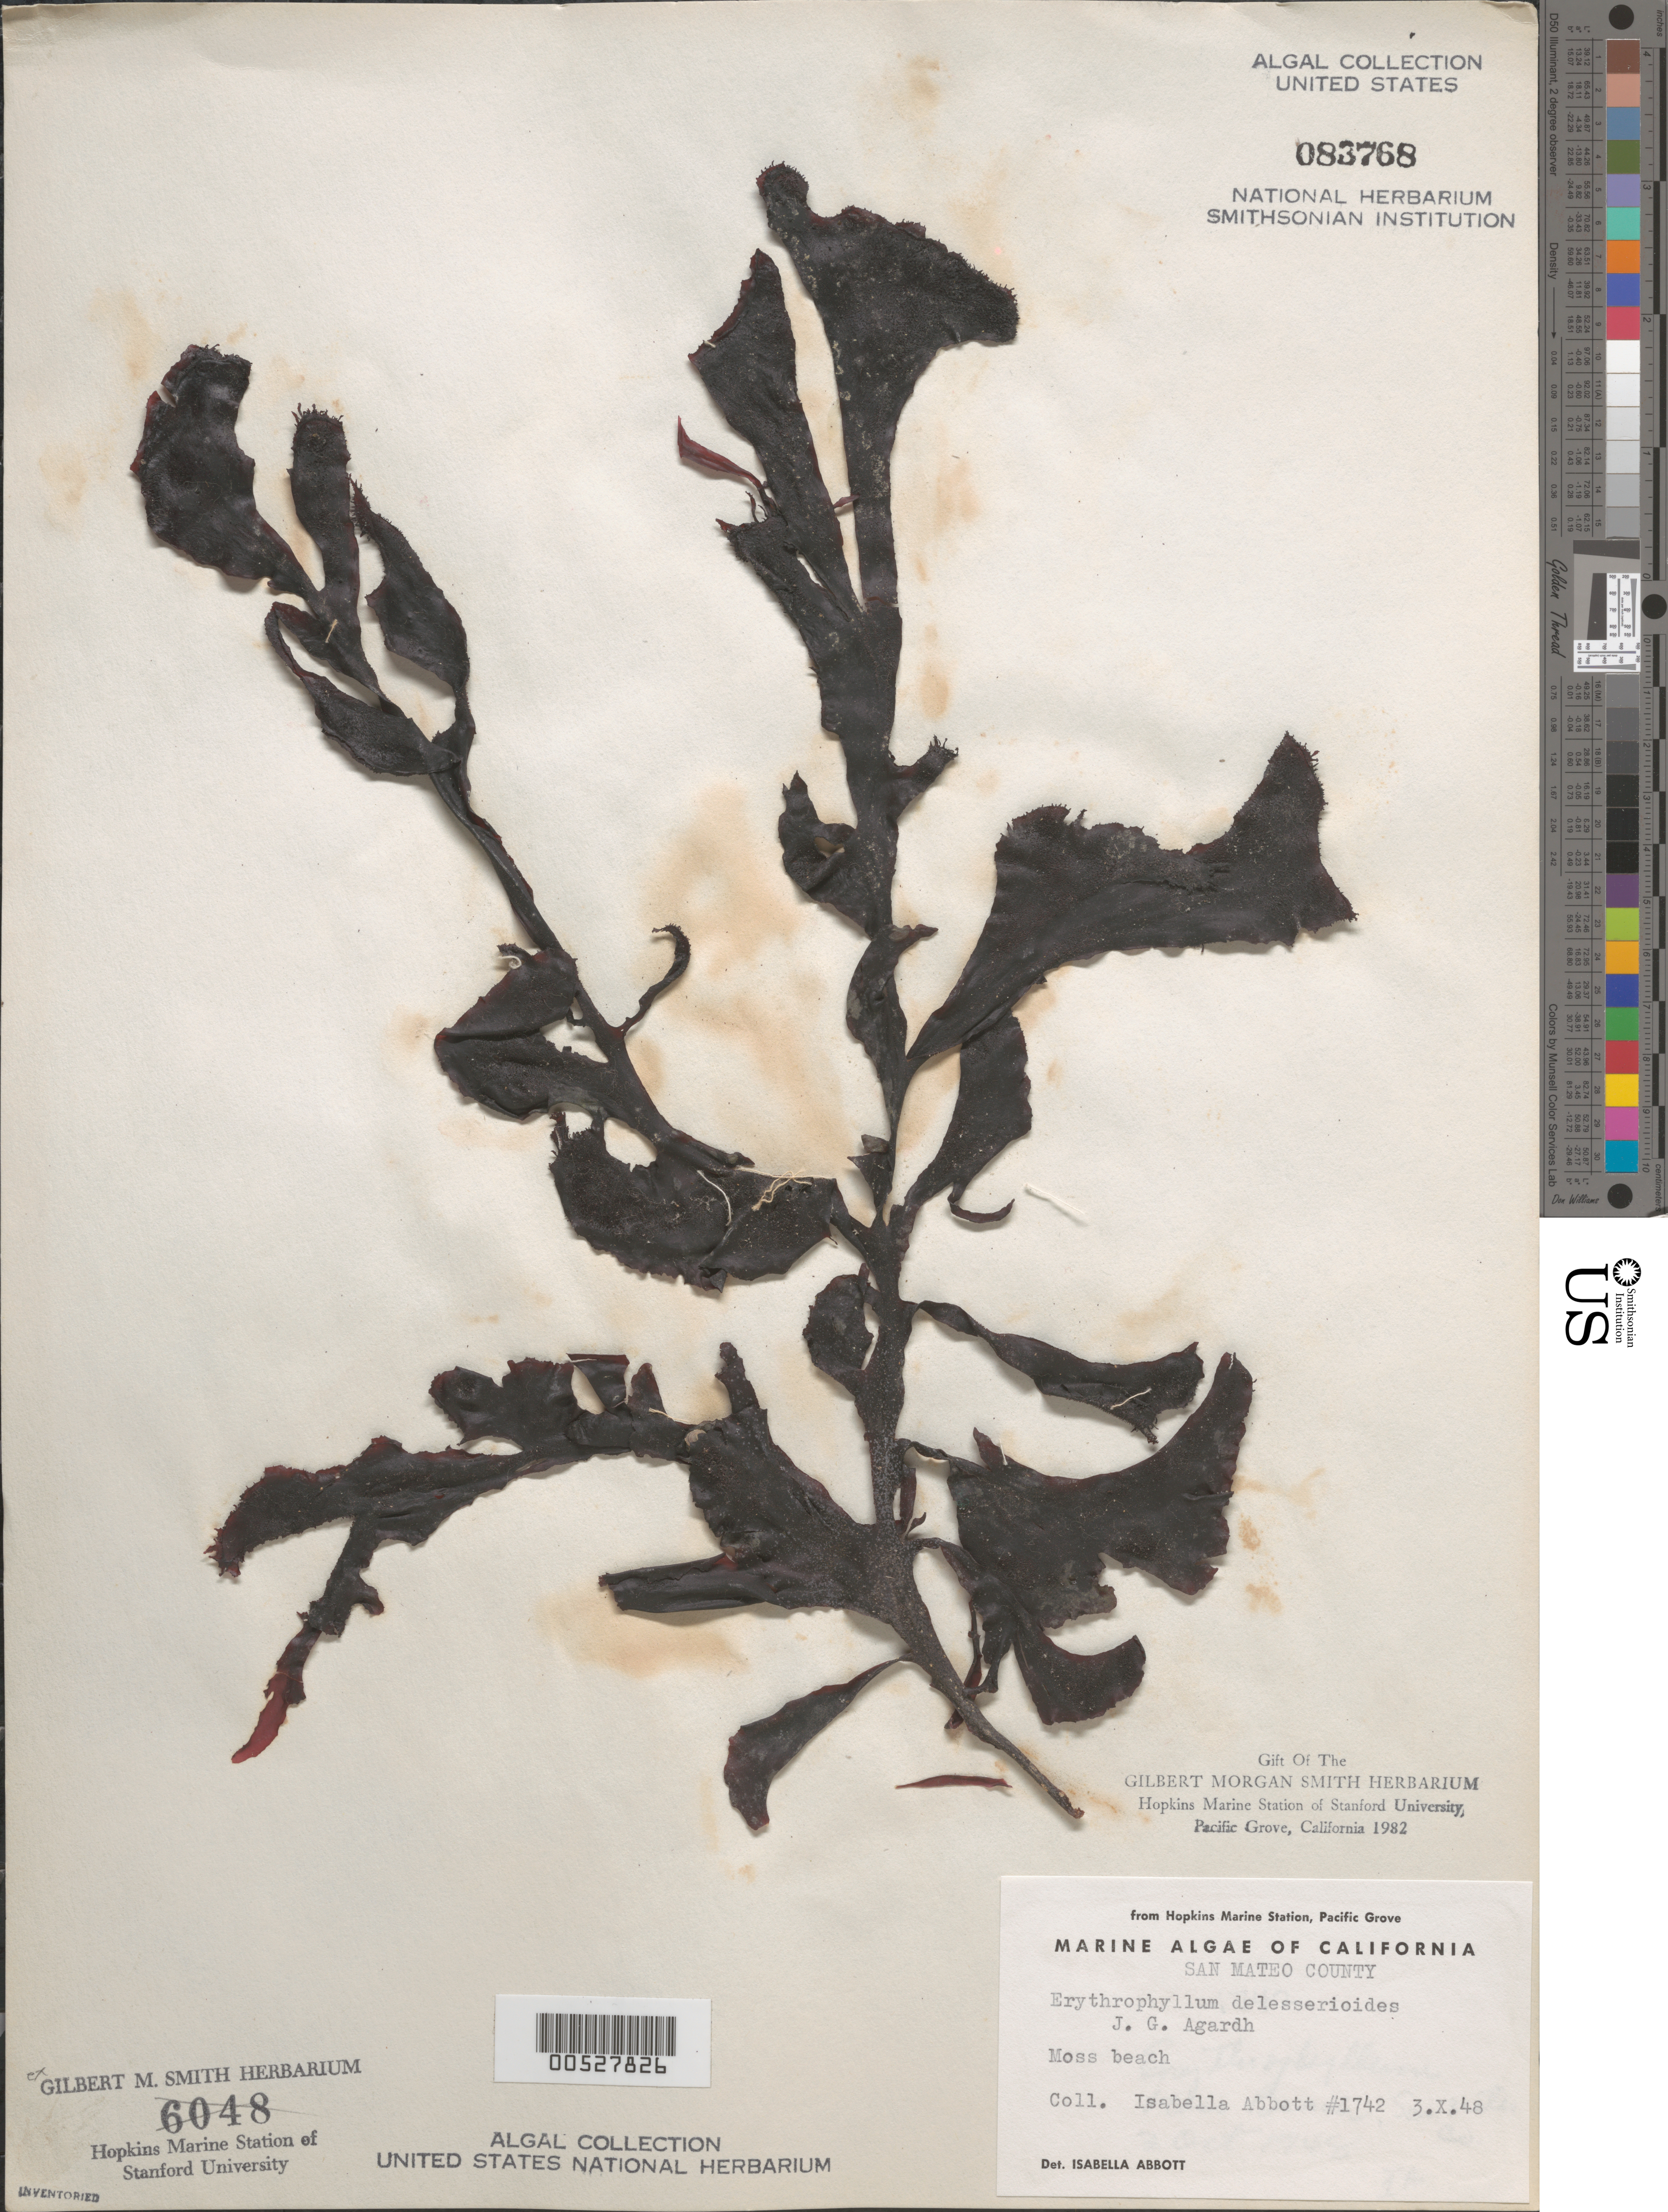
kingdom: Plantae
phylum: Rhodophyta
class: Florideophyceae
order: Gigartinales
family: Kallymeniaceae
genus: Erythrophyllum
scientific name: Erythrophyllum delesserioides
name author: J. Agardh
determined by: Abbott, Isabella A.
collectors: I. A. Abbott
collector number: IAA 1742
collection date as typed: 03 Oct 1948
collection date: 1948-10-03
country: United States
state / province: California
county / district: San Mateo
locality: Moss Beach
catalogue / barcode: US 83768